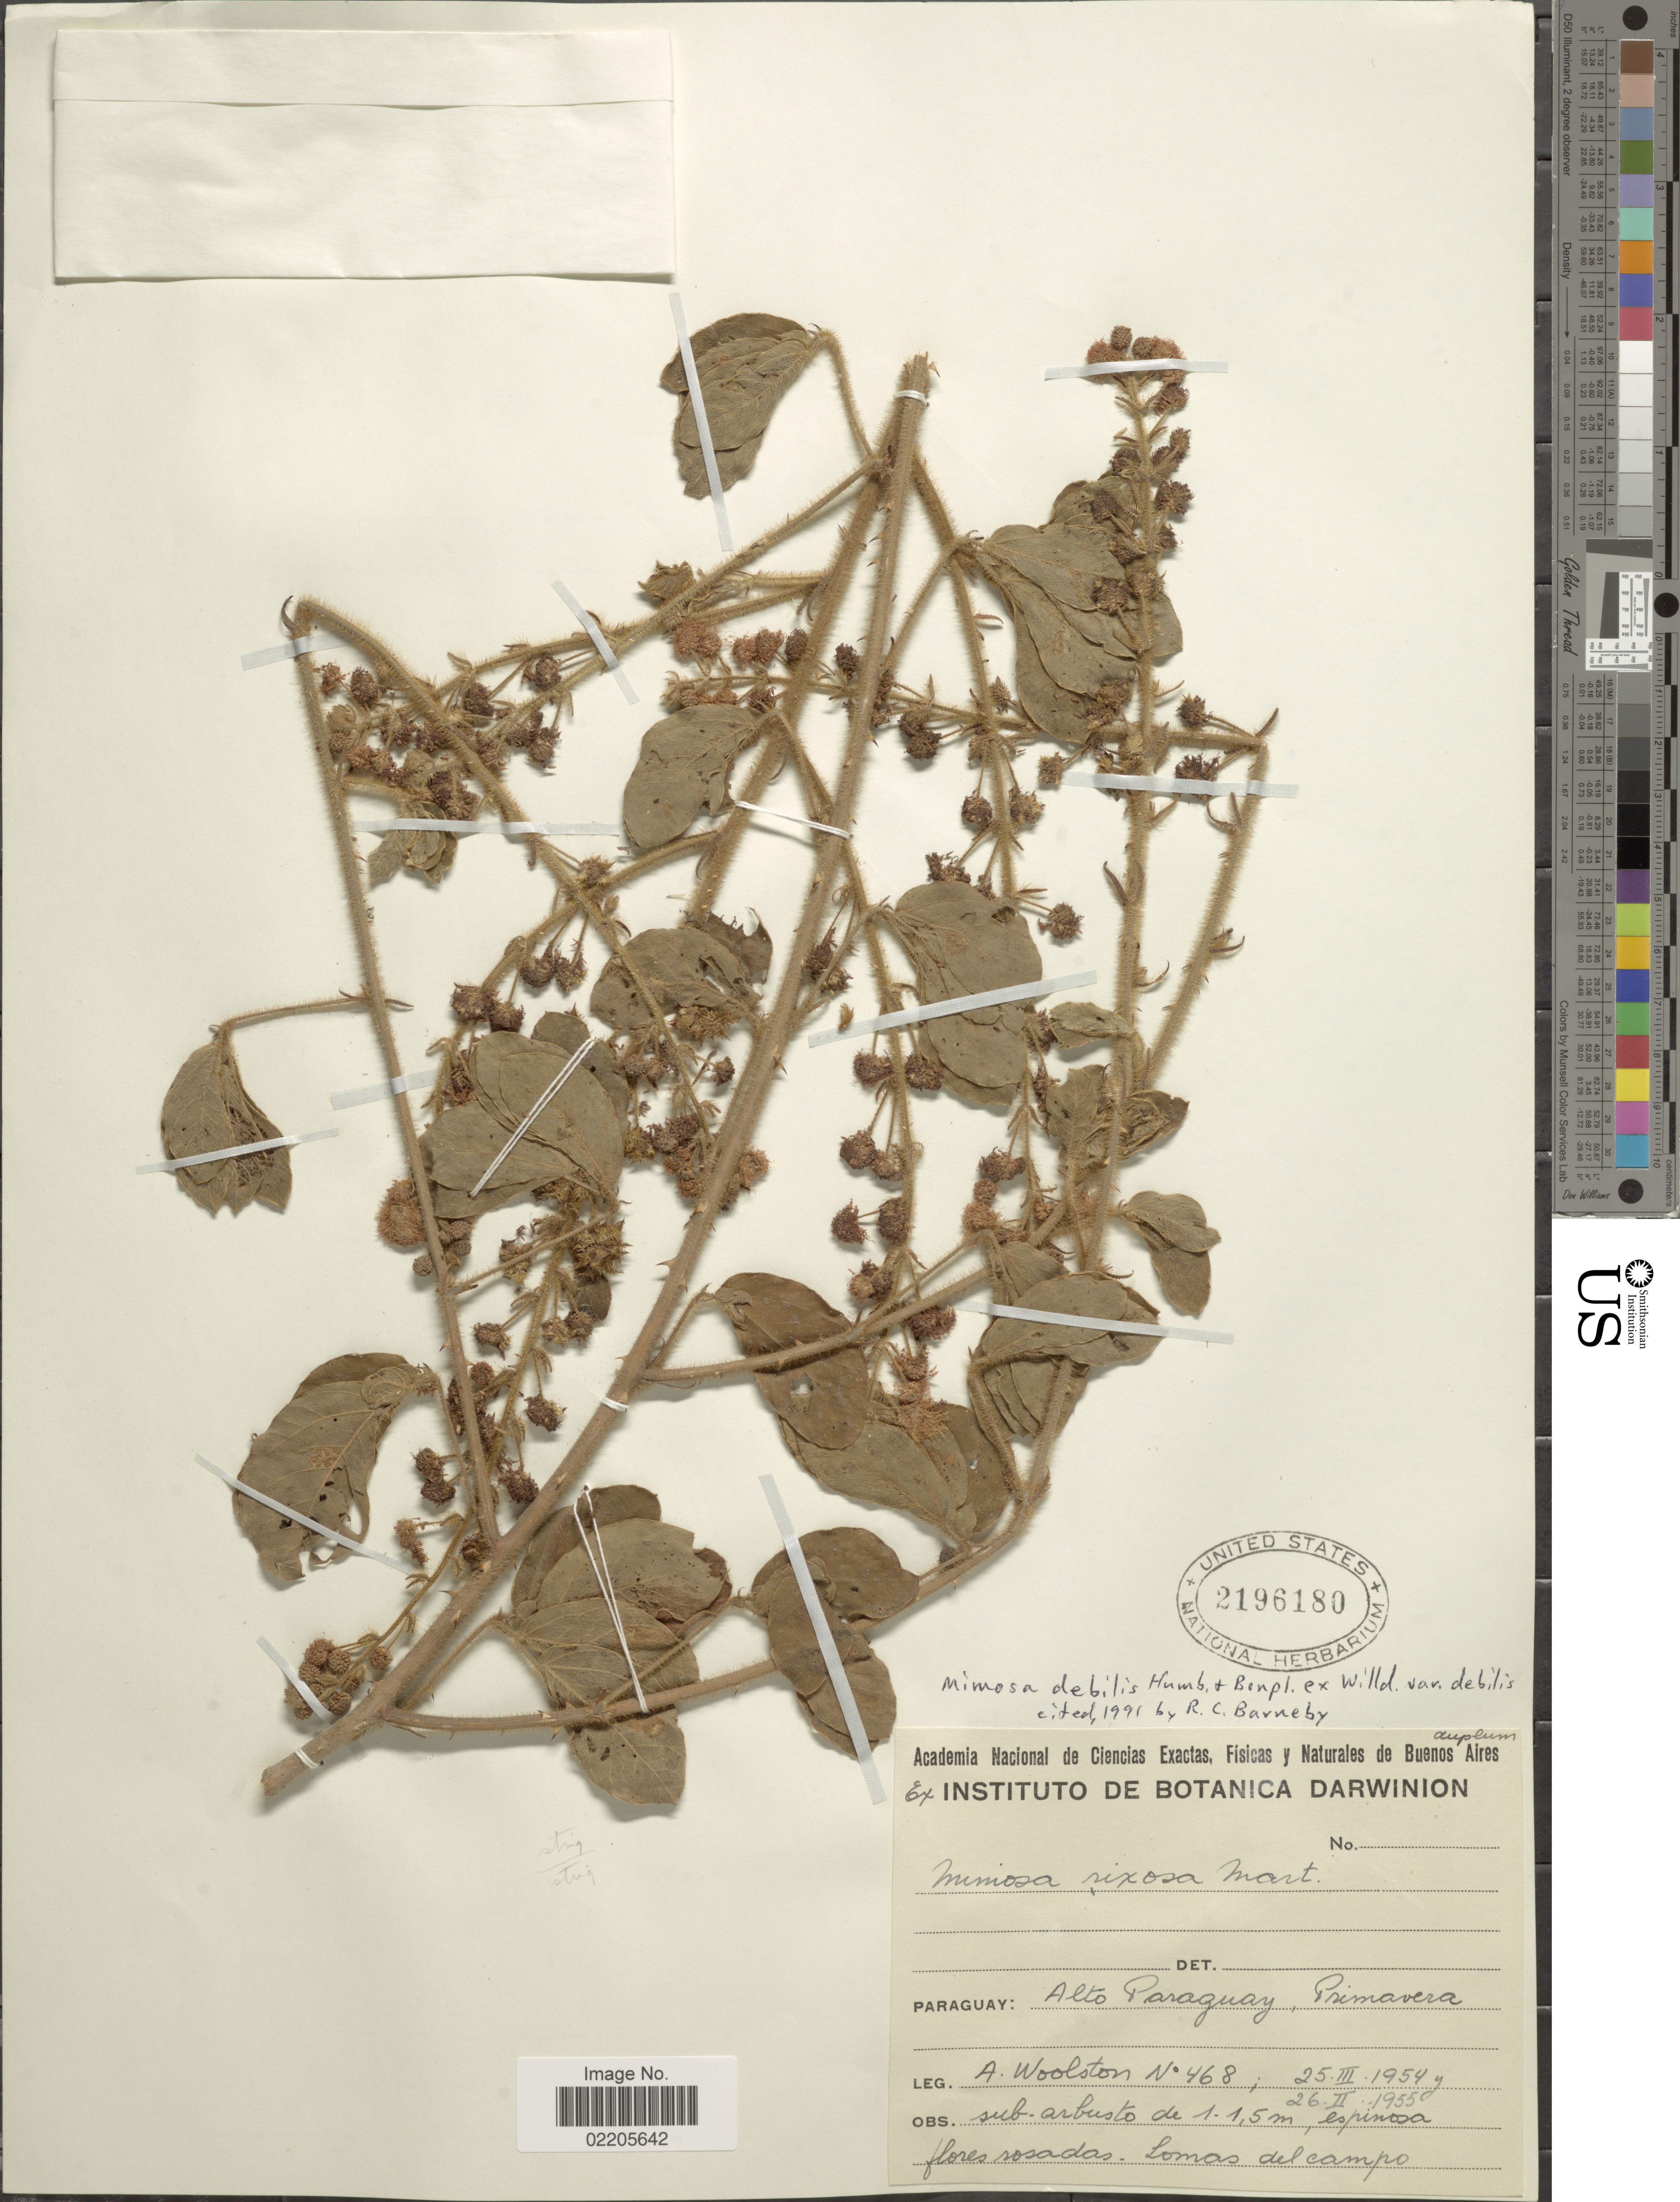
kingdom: Plantae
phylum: Tracheophyta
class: Magnoliopsida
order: Fabales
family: Fabaceae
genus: Mimosa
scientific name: Mimosa debilis var. debilis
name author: Humb. & Bonpl. ex Willd.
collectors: A. Woolston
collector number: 468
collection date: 1954-03-25/1955-02-26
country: Paraguay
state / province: Alto Paraguay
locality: Primavera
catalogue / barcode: US 2196180